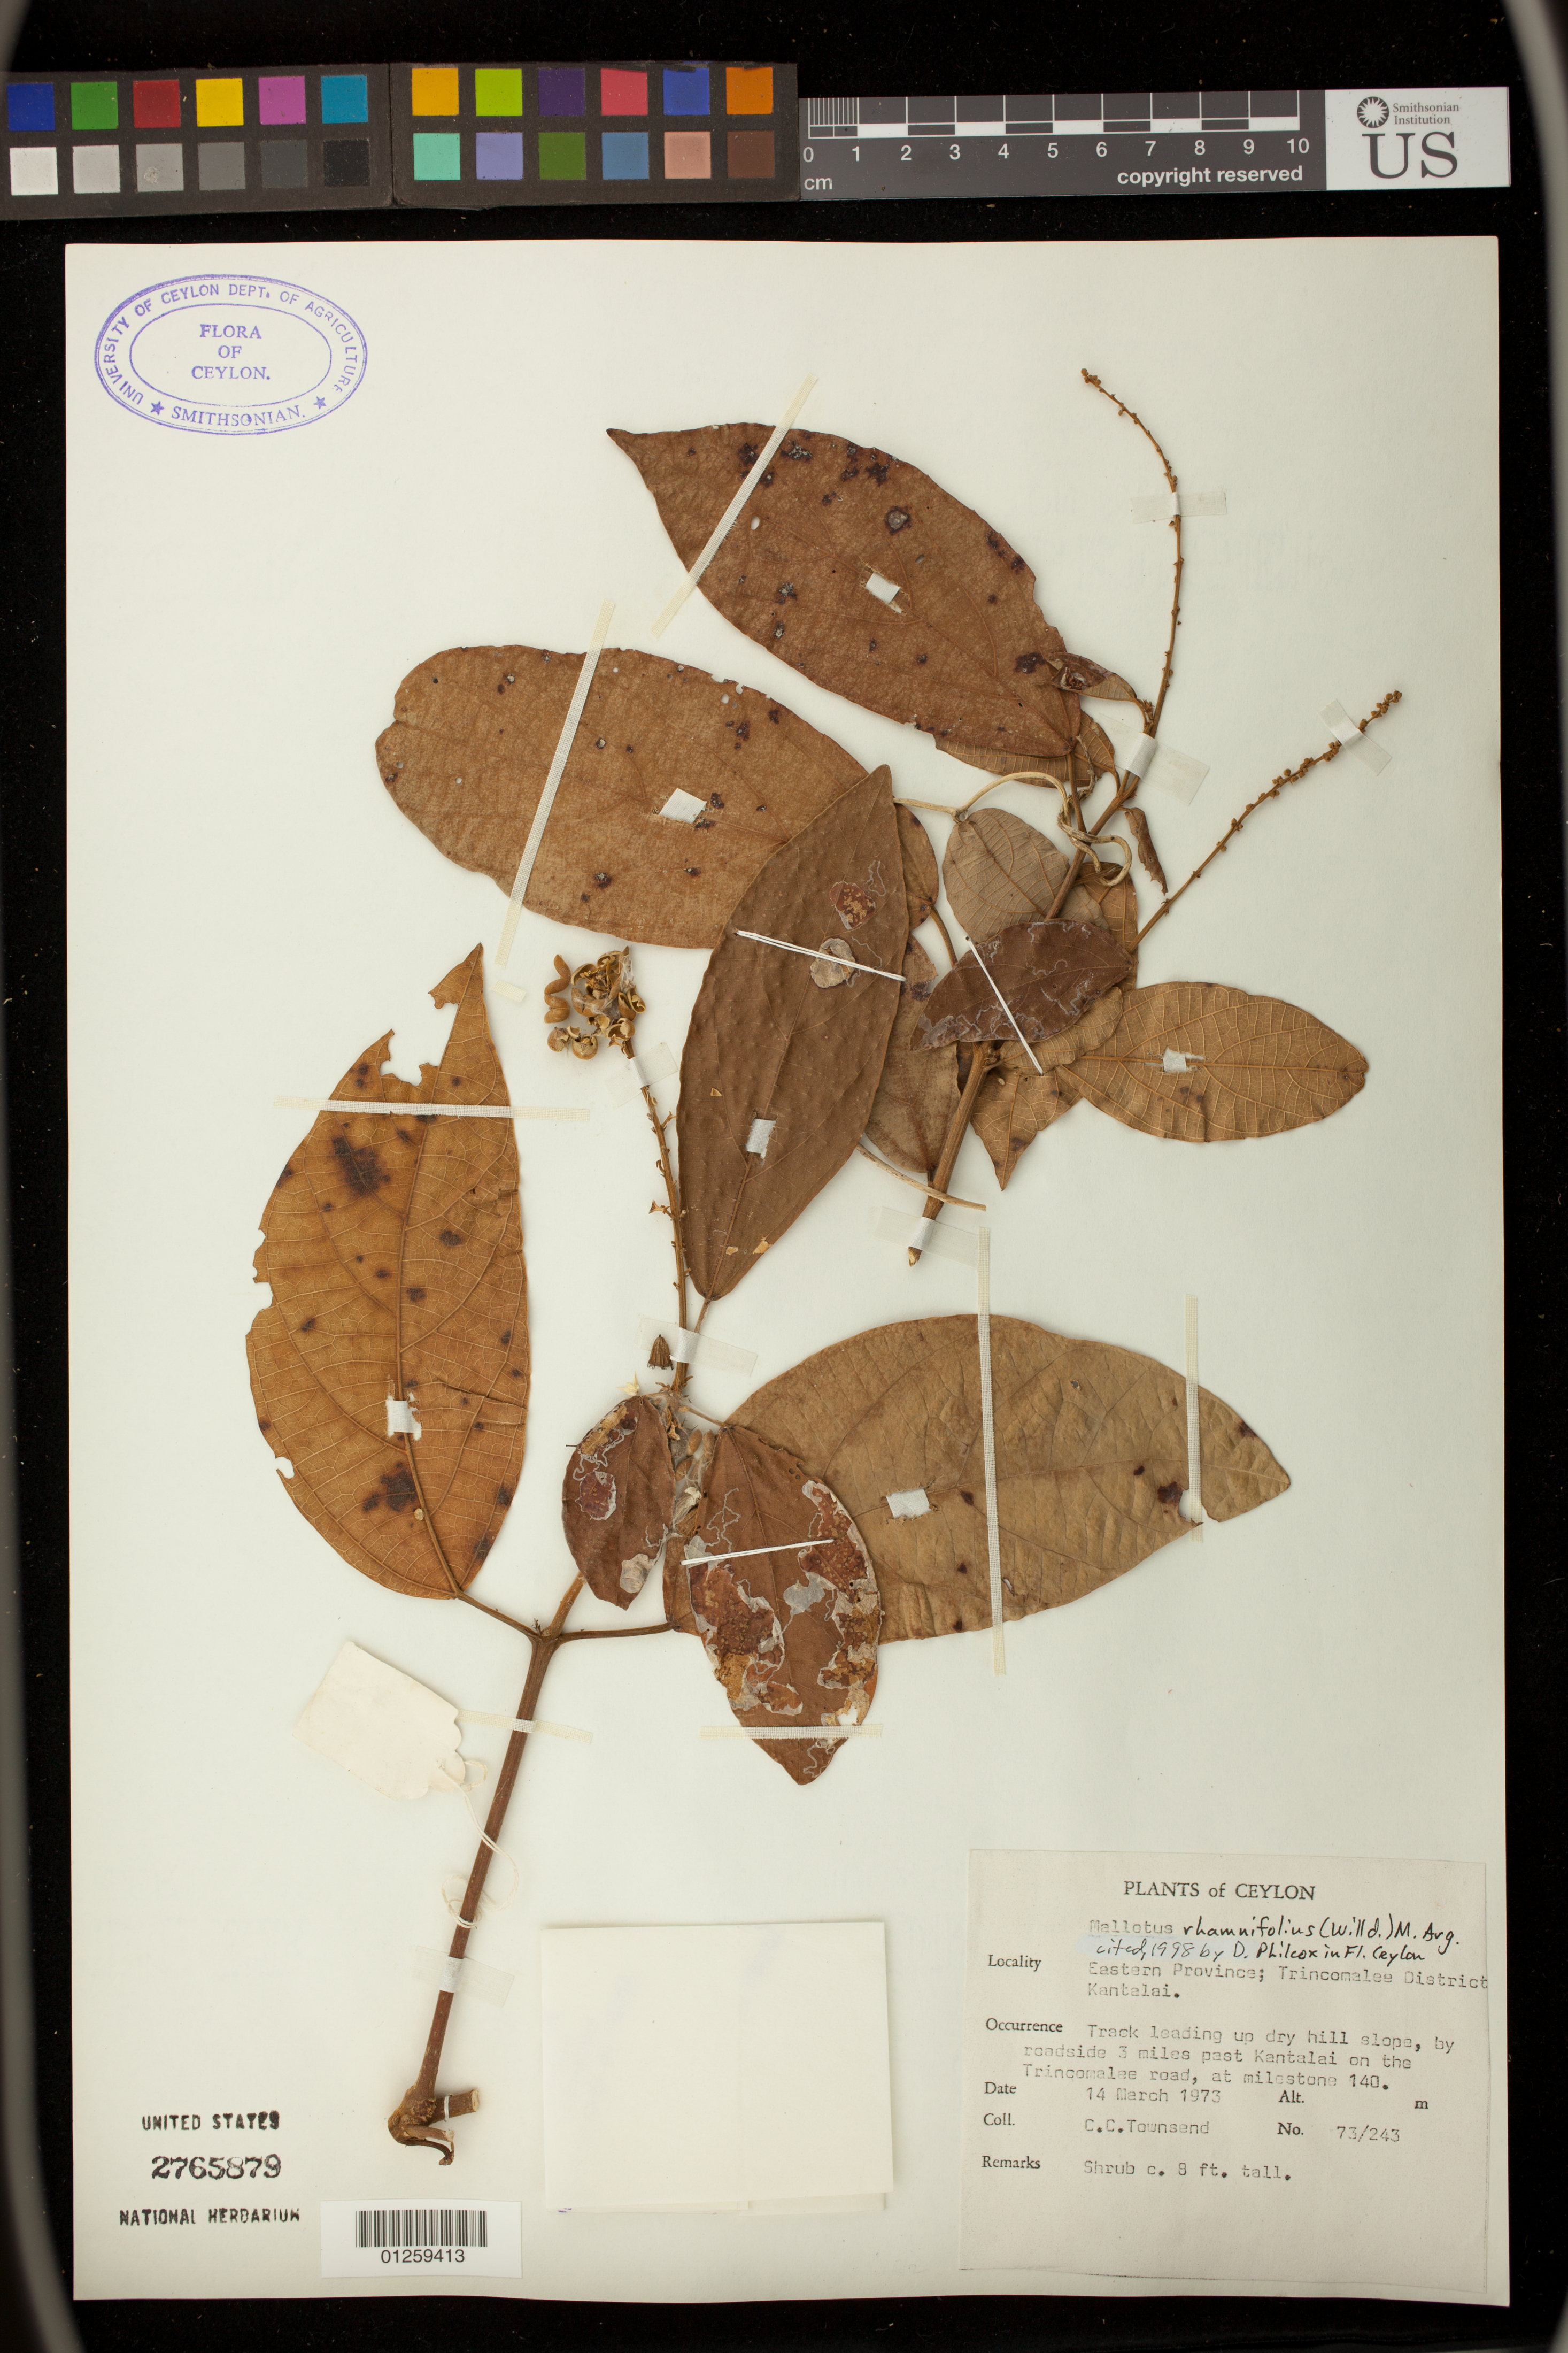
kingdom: Plantae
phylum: Tracheophyta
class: Magnoliopsida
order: Malpighiales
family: Euphorbiaceae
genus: Mallotus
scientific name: Mallotus rhamnifolius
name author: (Willd.) Müll. Arg.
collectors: C. C. Townsend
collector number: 73/243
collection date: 1973-03-14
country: Sri Lanka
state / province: Eastern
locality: Trincomalee District Kantalai.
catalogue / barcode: US 2765879